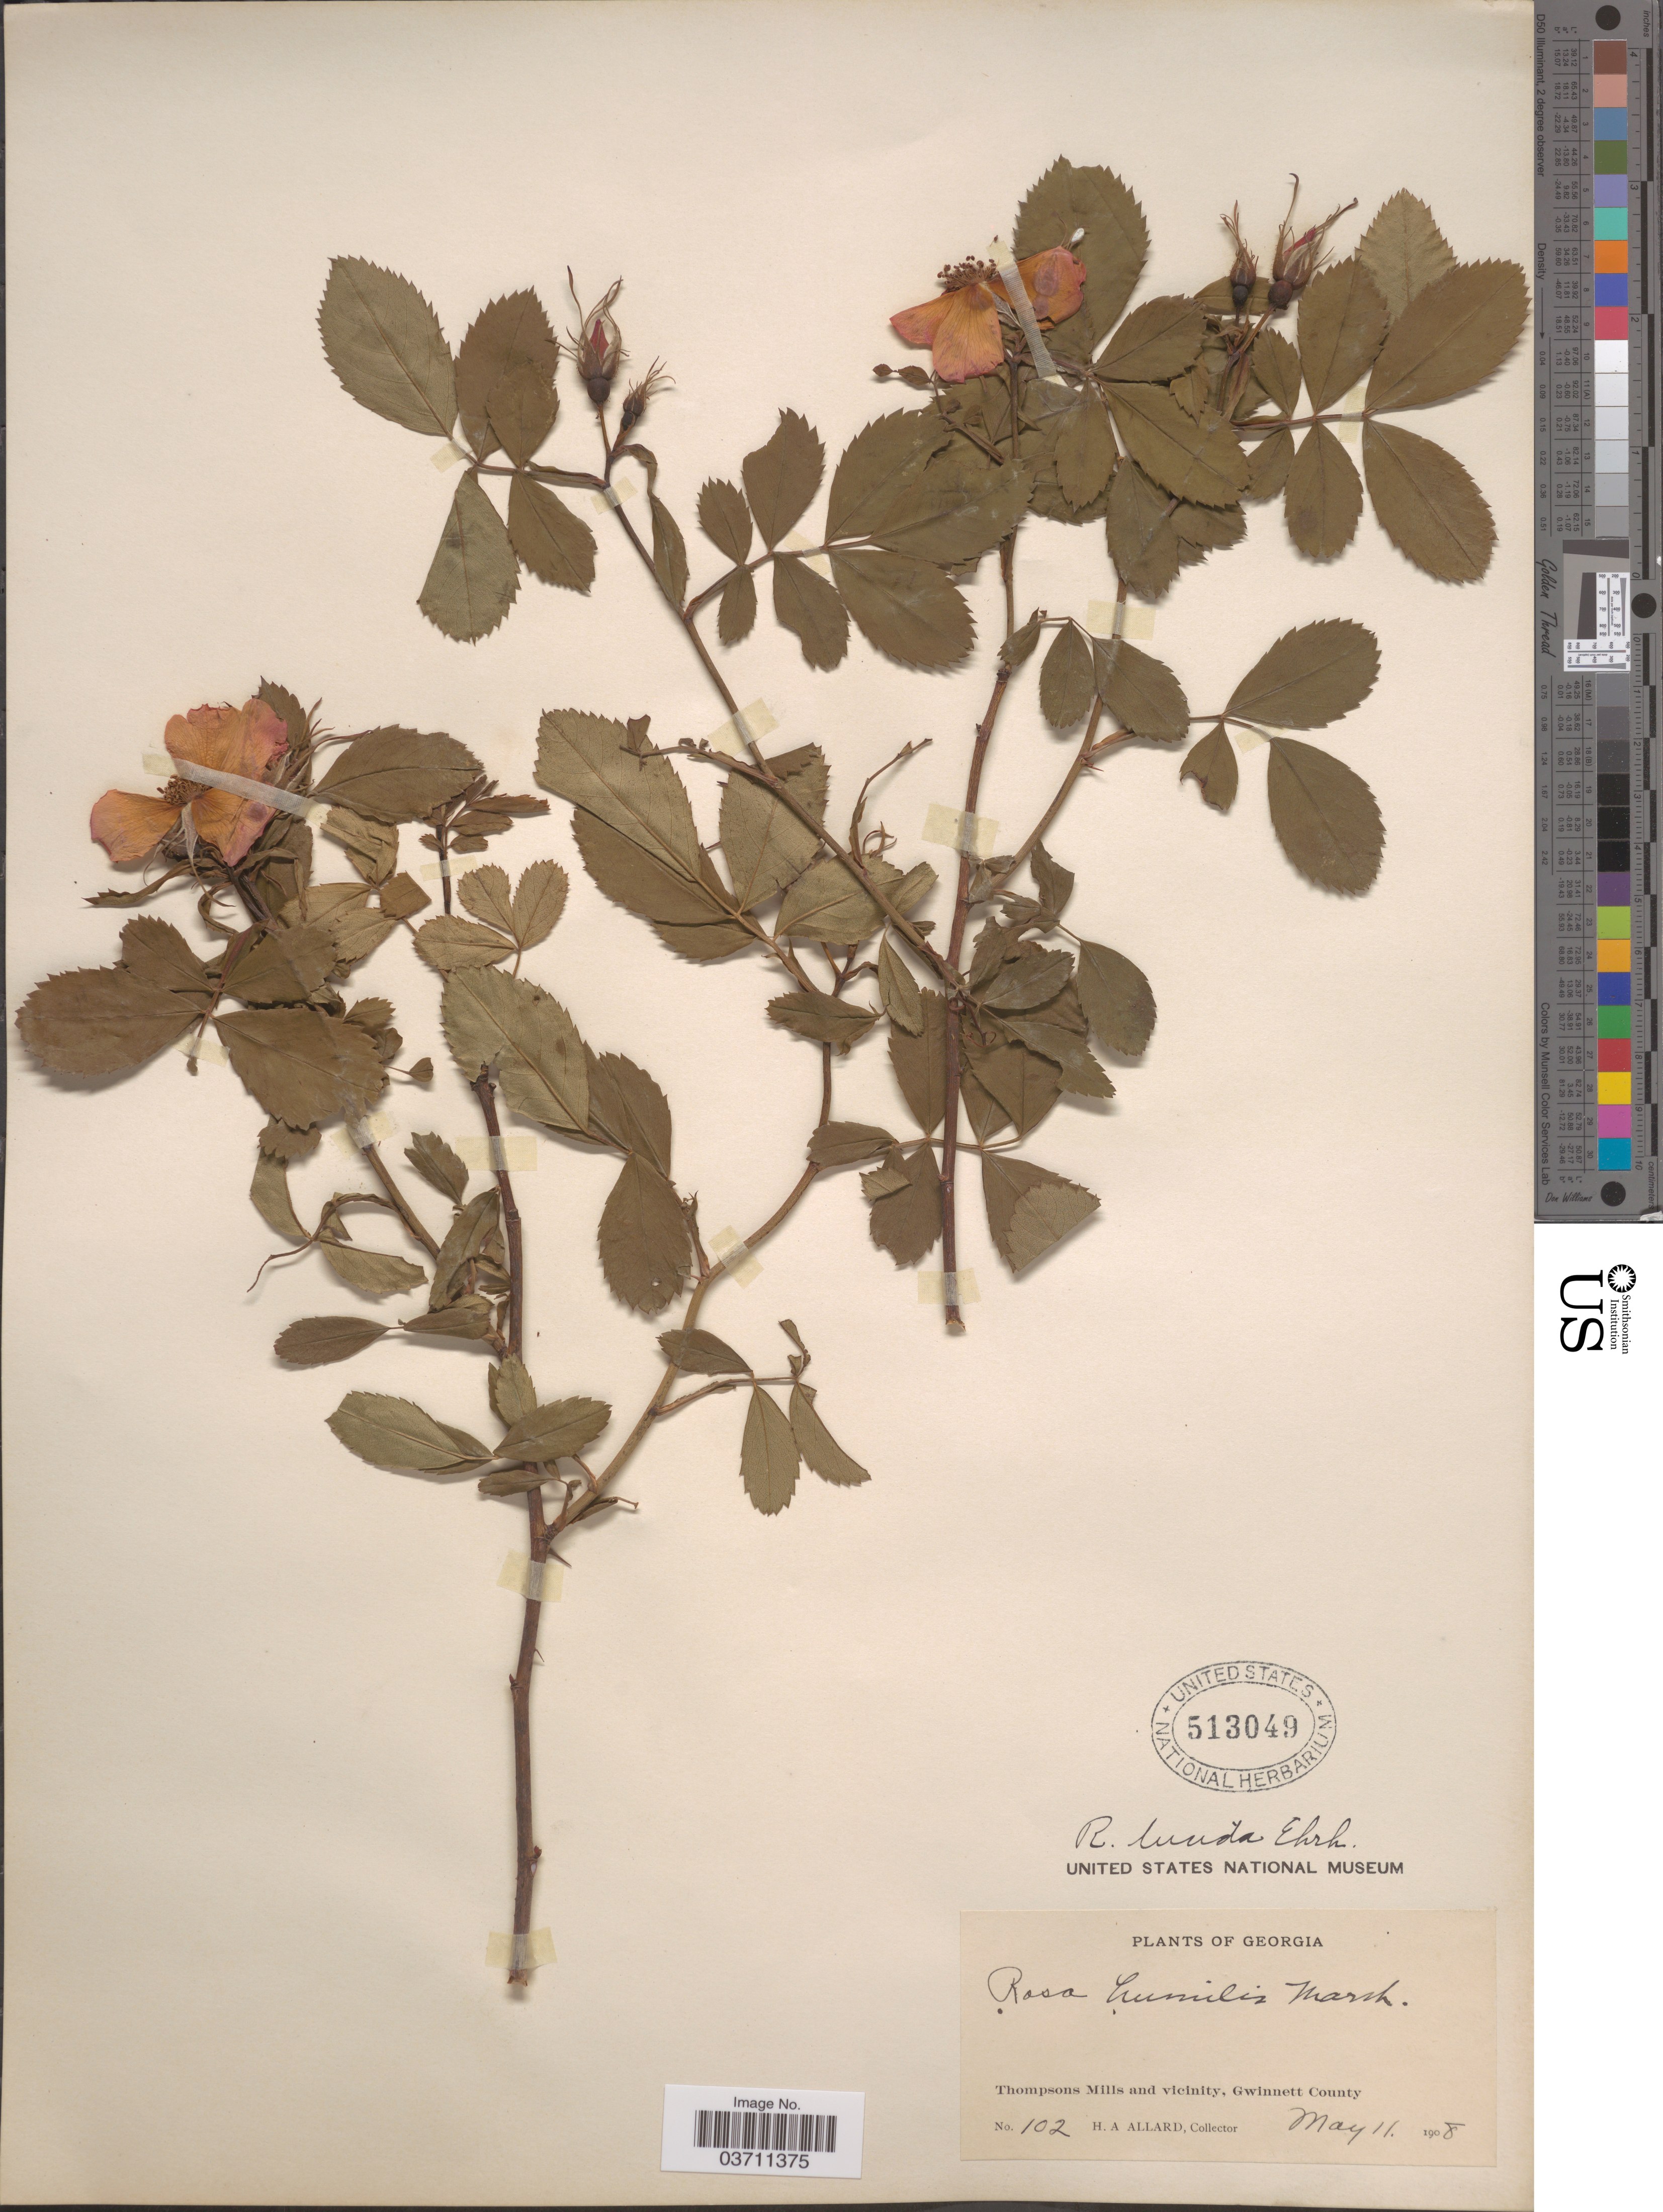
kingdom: Plantae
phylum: Tracheophyta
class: Magnoliopsida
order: Rosales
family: Rosaceae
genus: Rosa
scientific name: Rosa lucida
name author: Meehan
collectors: H. A. Allard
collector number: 102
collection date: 1908-05-11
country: United States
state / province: Georgia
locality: Thompsons Mills and vicinity, Gwinnett County.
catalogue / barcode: US 513049